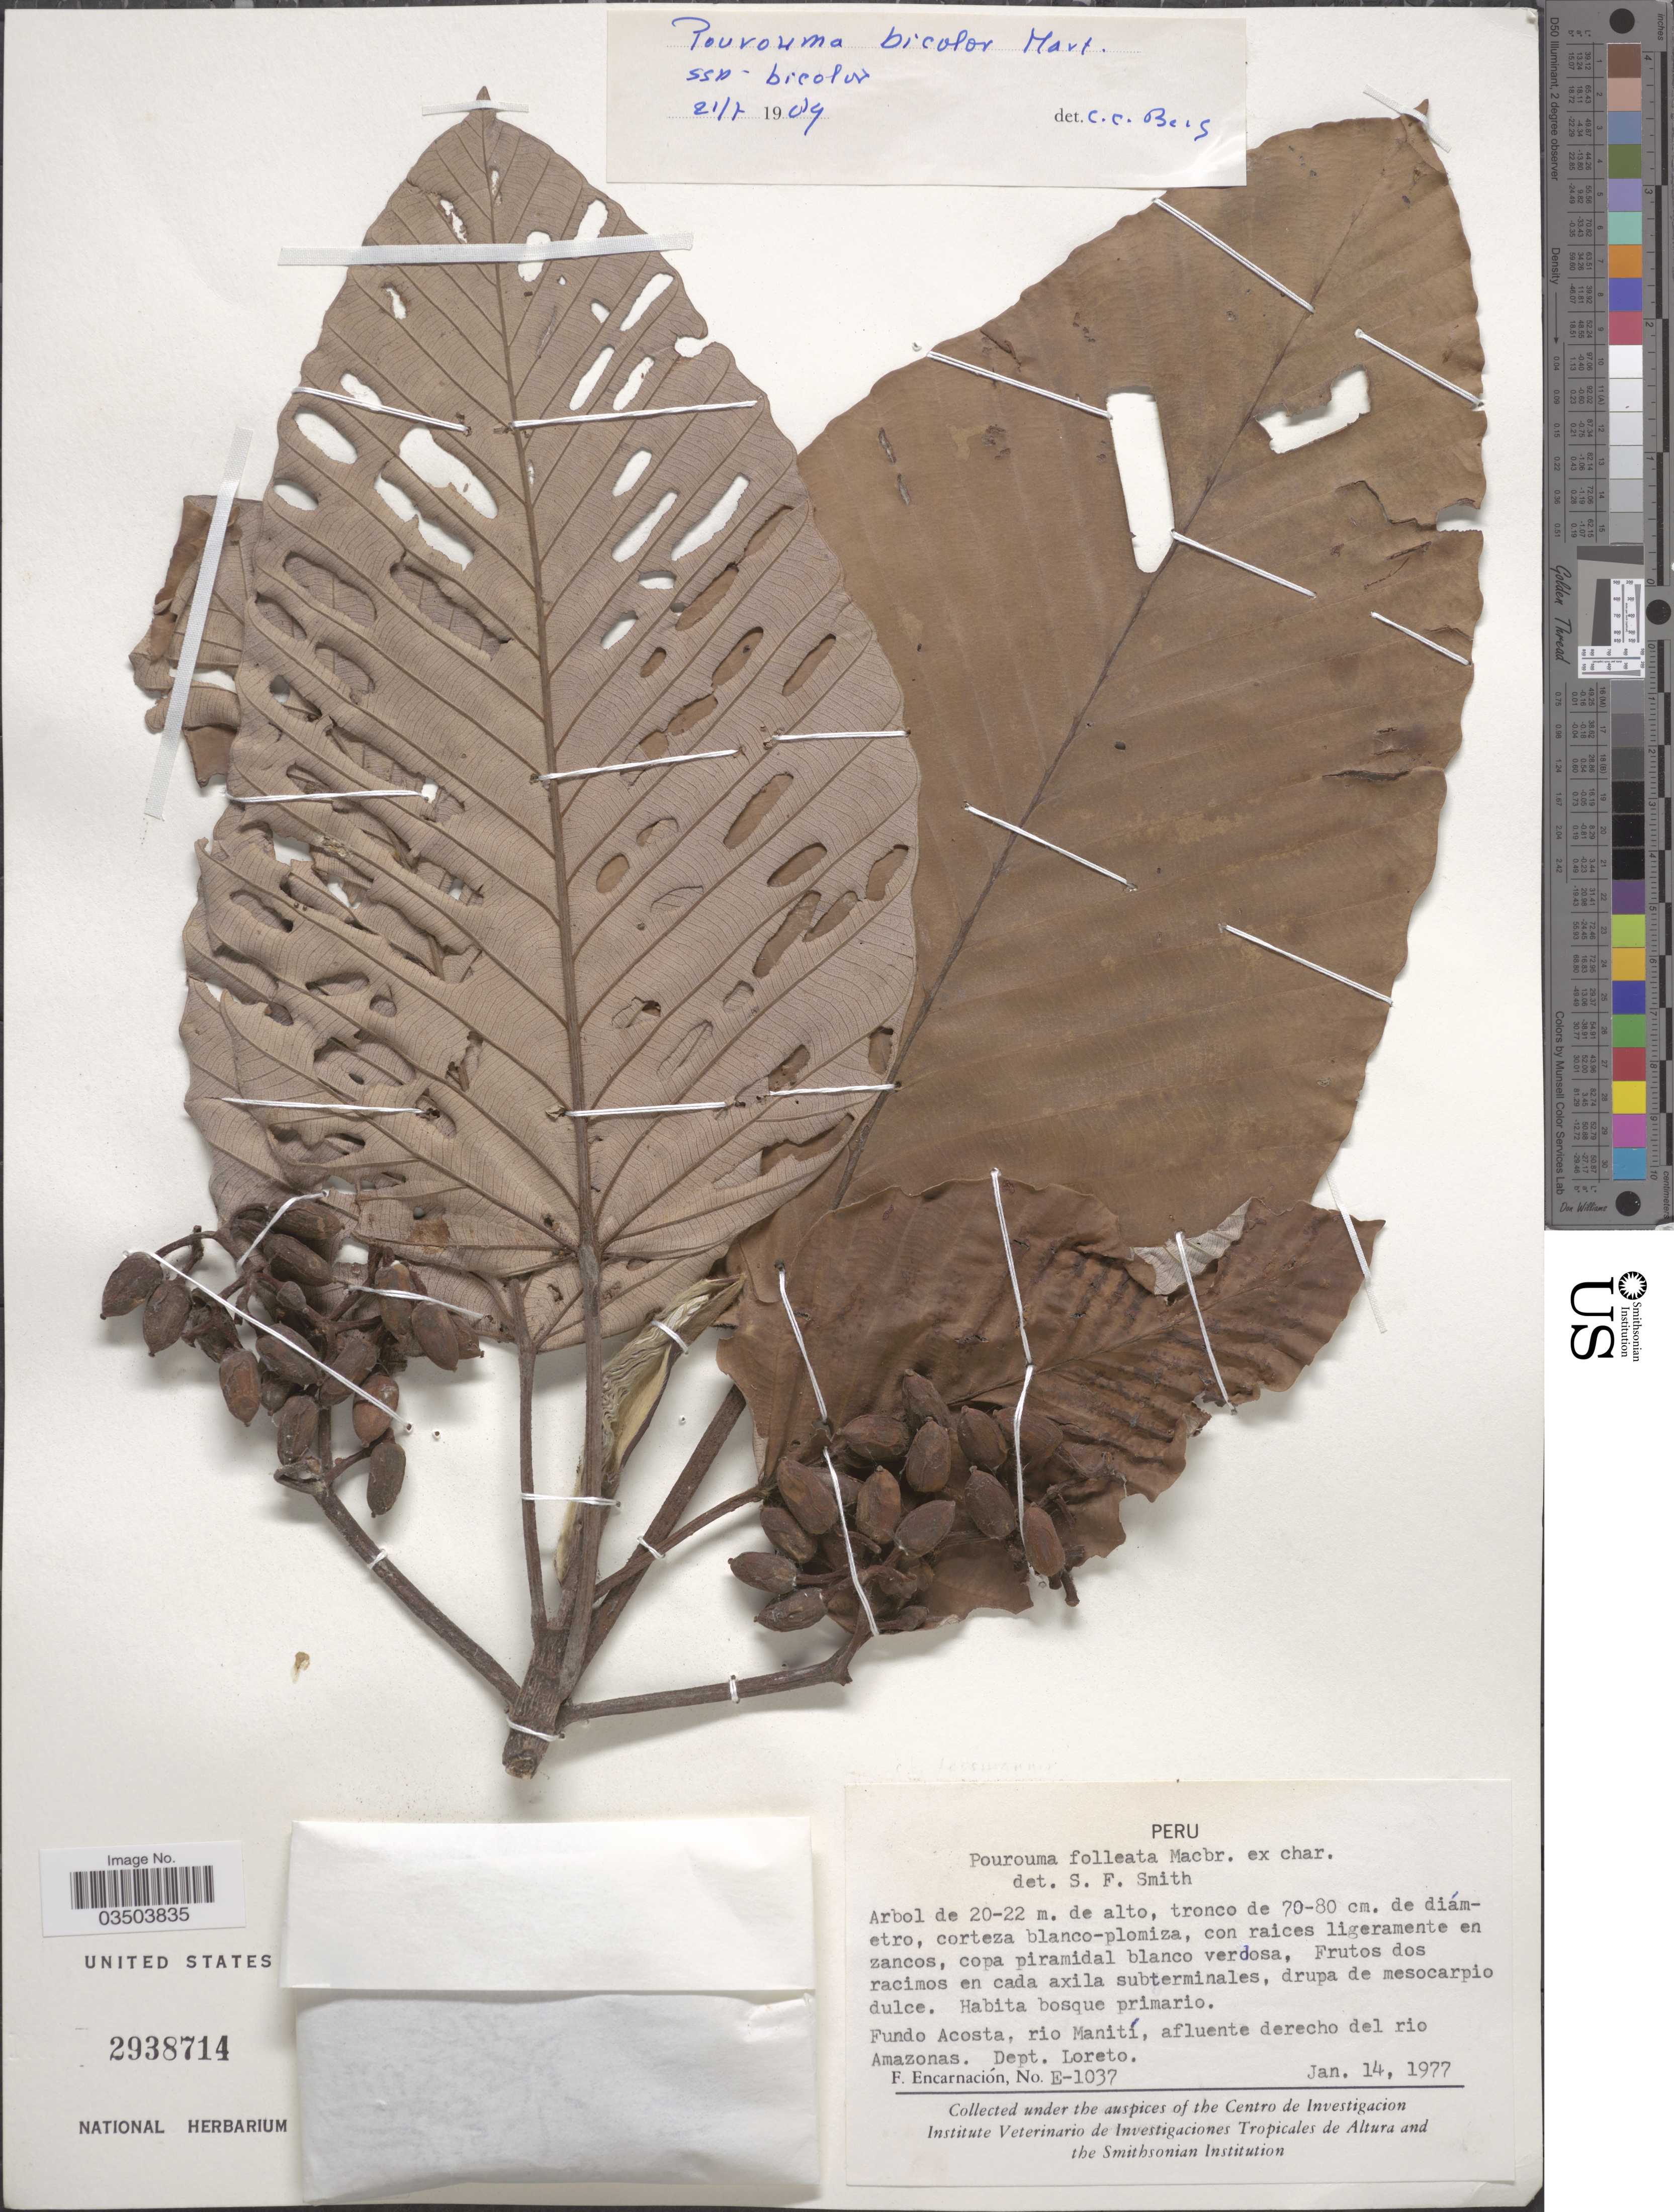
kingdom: Plantae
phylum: Tracheophyta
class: Magnoliopsida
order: Rosales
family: Urticaceae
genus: Pourouma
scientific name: Pourouma bicolor subsp. bicolor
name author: Mart.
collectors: F. Encarnación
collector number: E-1037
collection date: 1977-01-14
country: Peru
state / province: Loreto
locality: Fundo Acosta, rio Manití, afluente derecho del rio Amazonas. Dept. Loreto.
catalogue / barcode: US 2938714